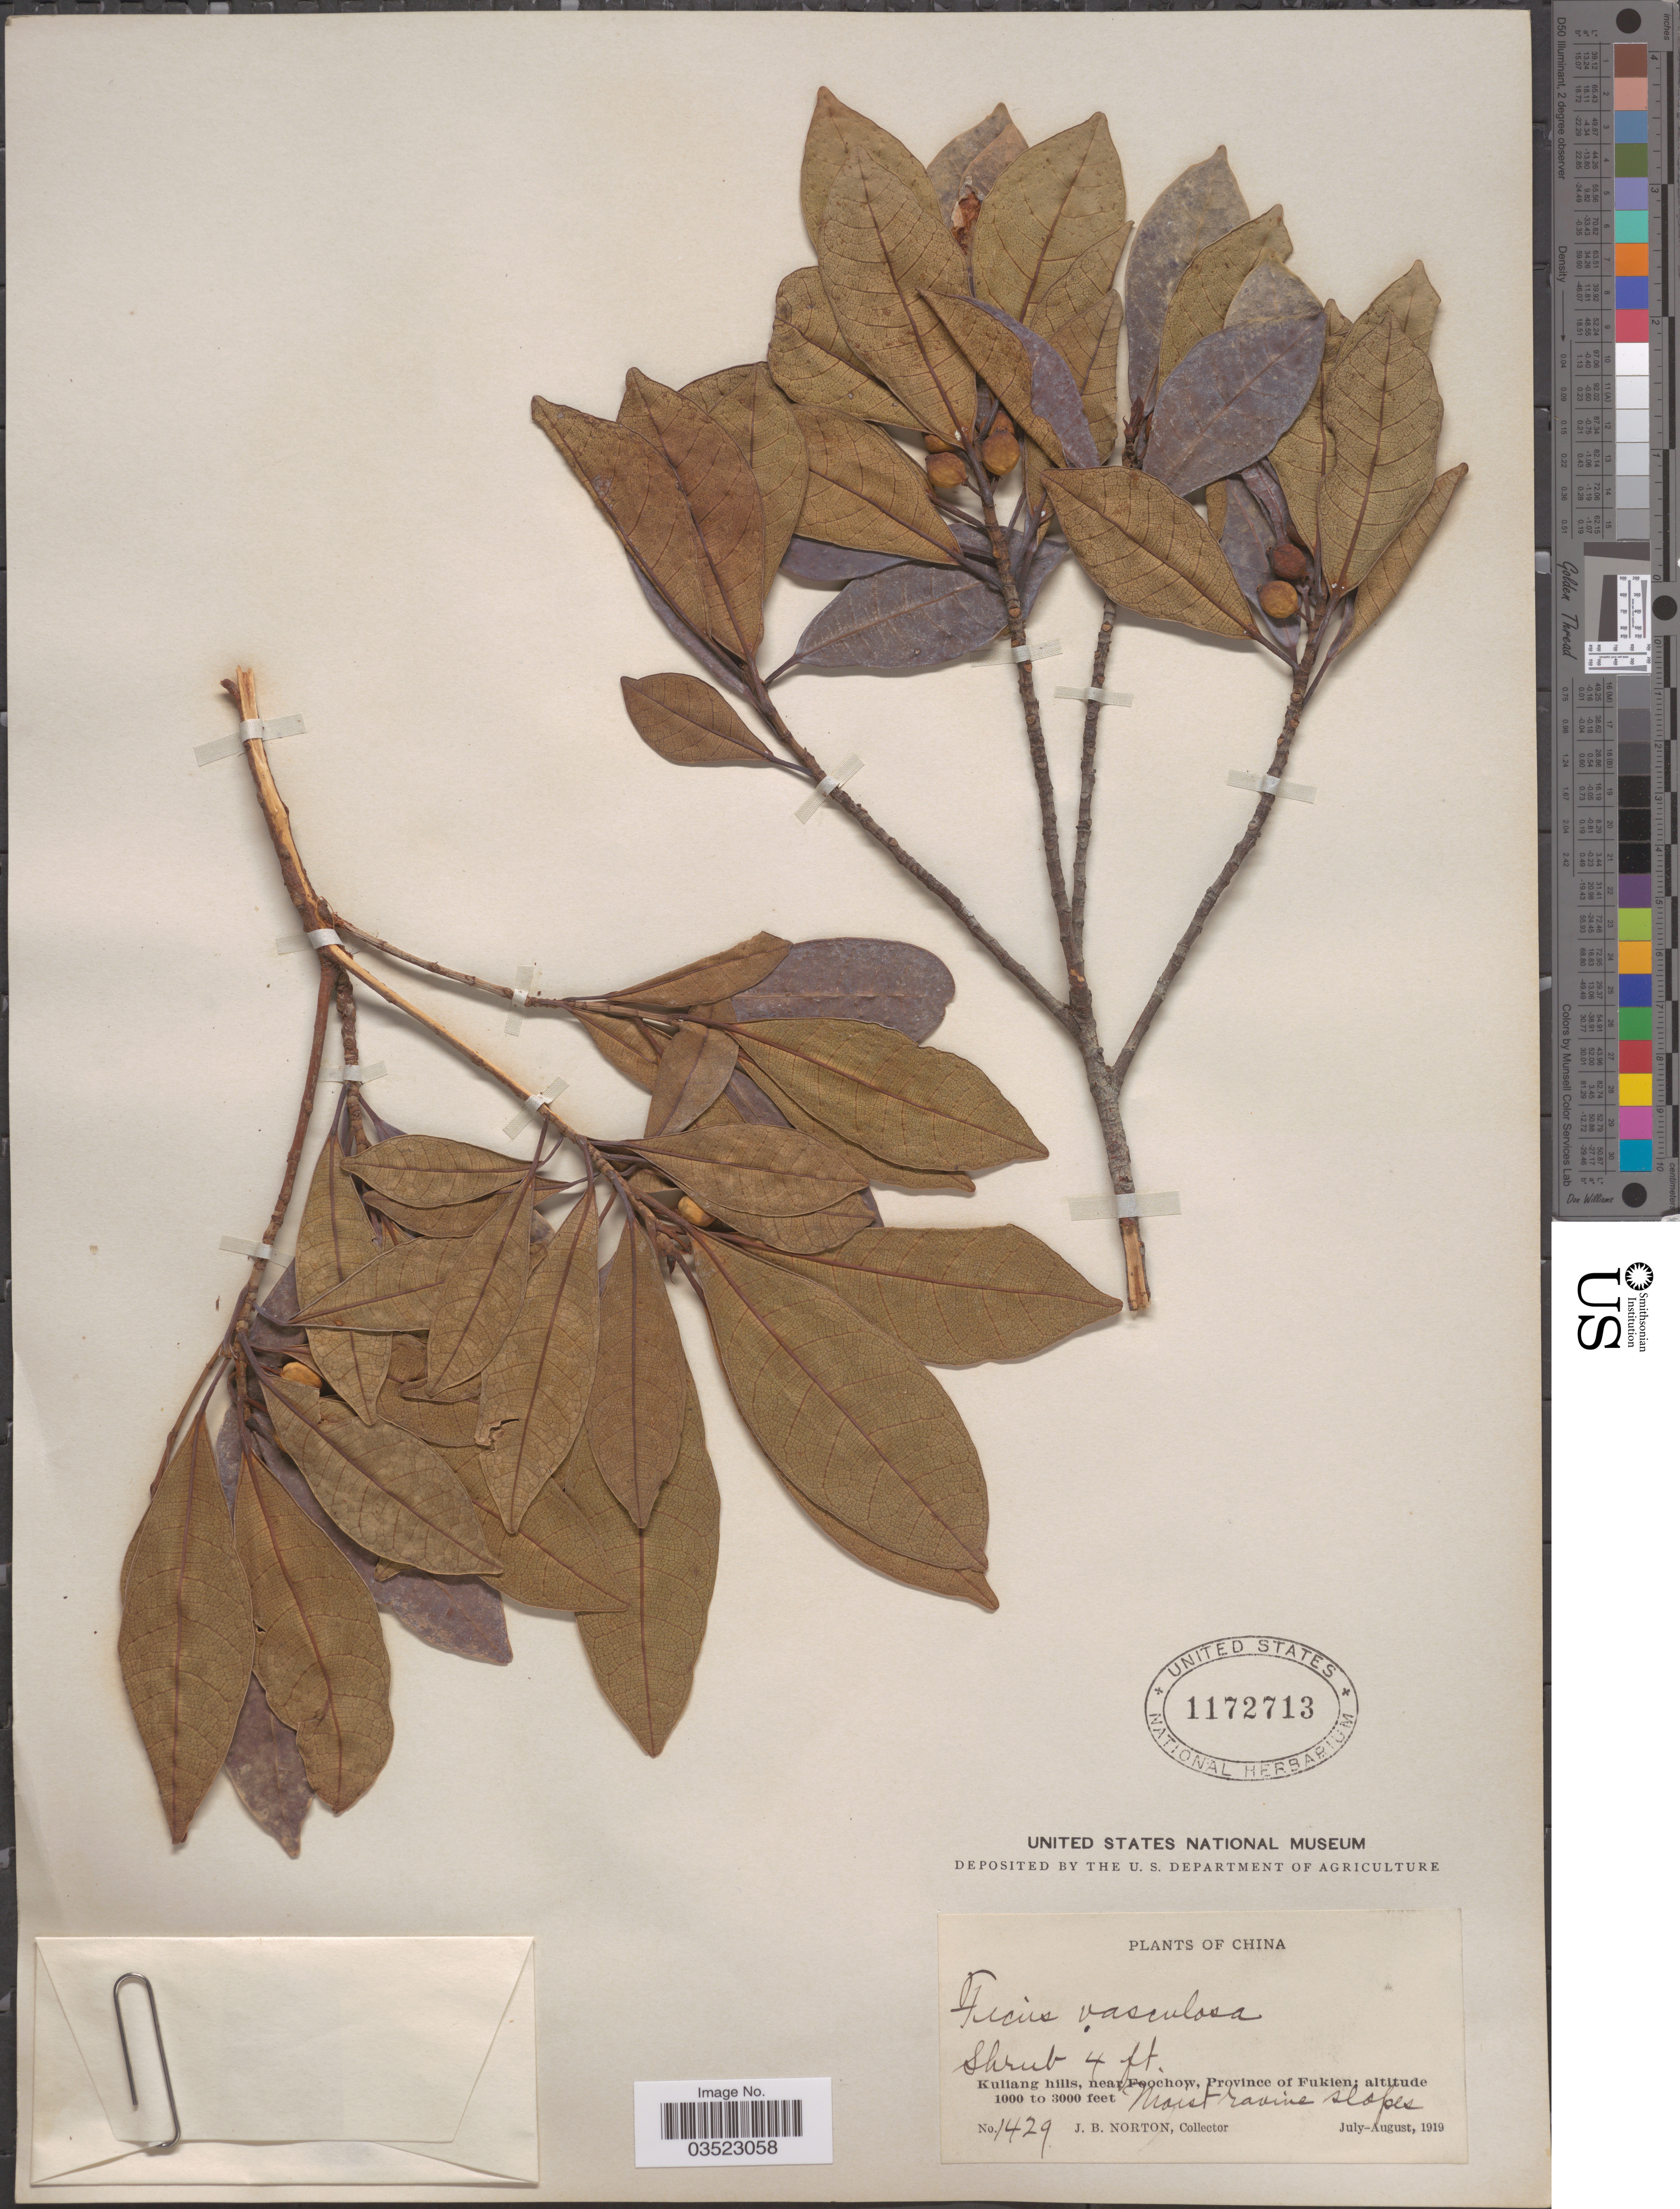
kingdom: Plantae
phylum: Tracheophyta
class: Magnoliopsida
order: Rosales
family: Moraceae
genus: Ficus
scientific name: Ficus vasculosa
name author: Wall. ex Miq.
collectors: J. B. Norton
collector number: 1429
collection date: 1919-07/1919-08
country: China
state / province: Fujian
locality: Kuliang hills, near Foochow, Province of Fukien.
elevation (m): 305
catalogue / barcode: US 1172713